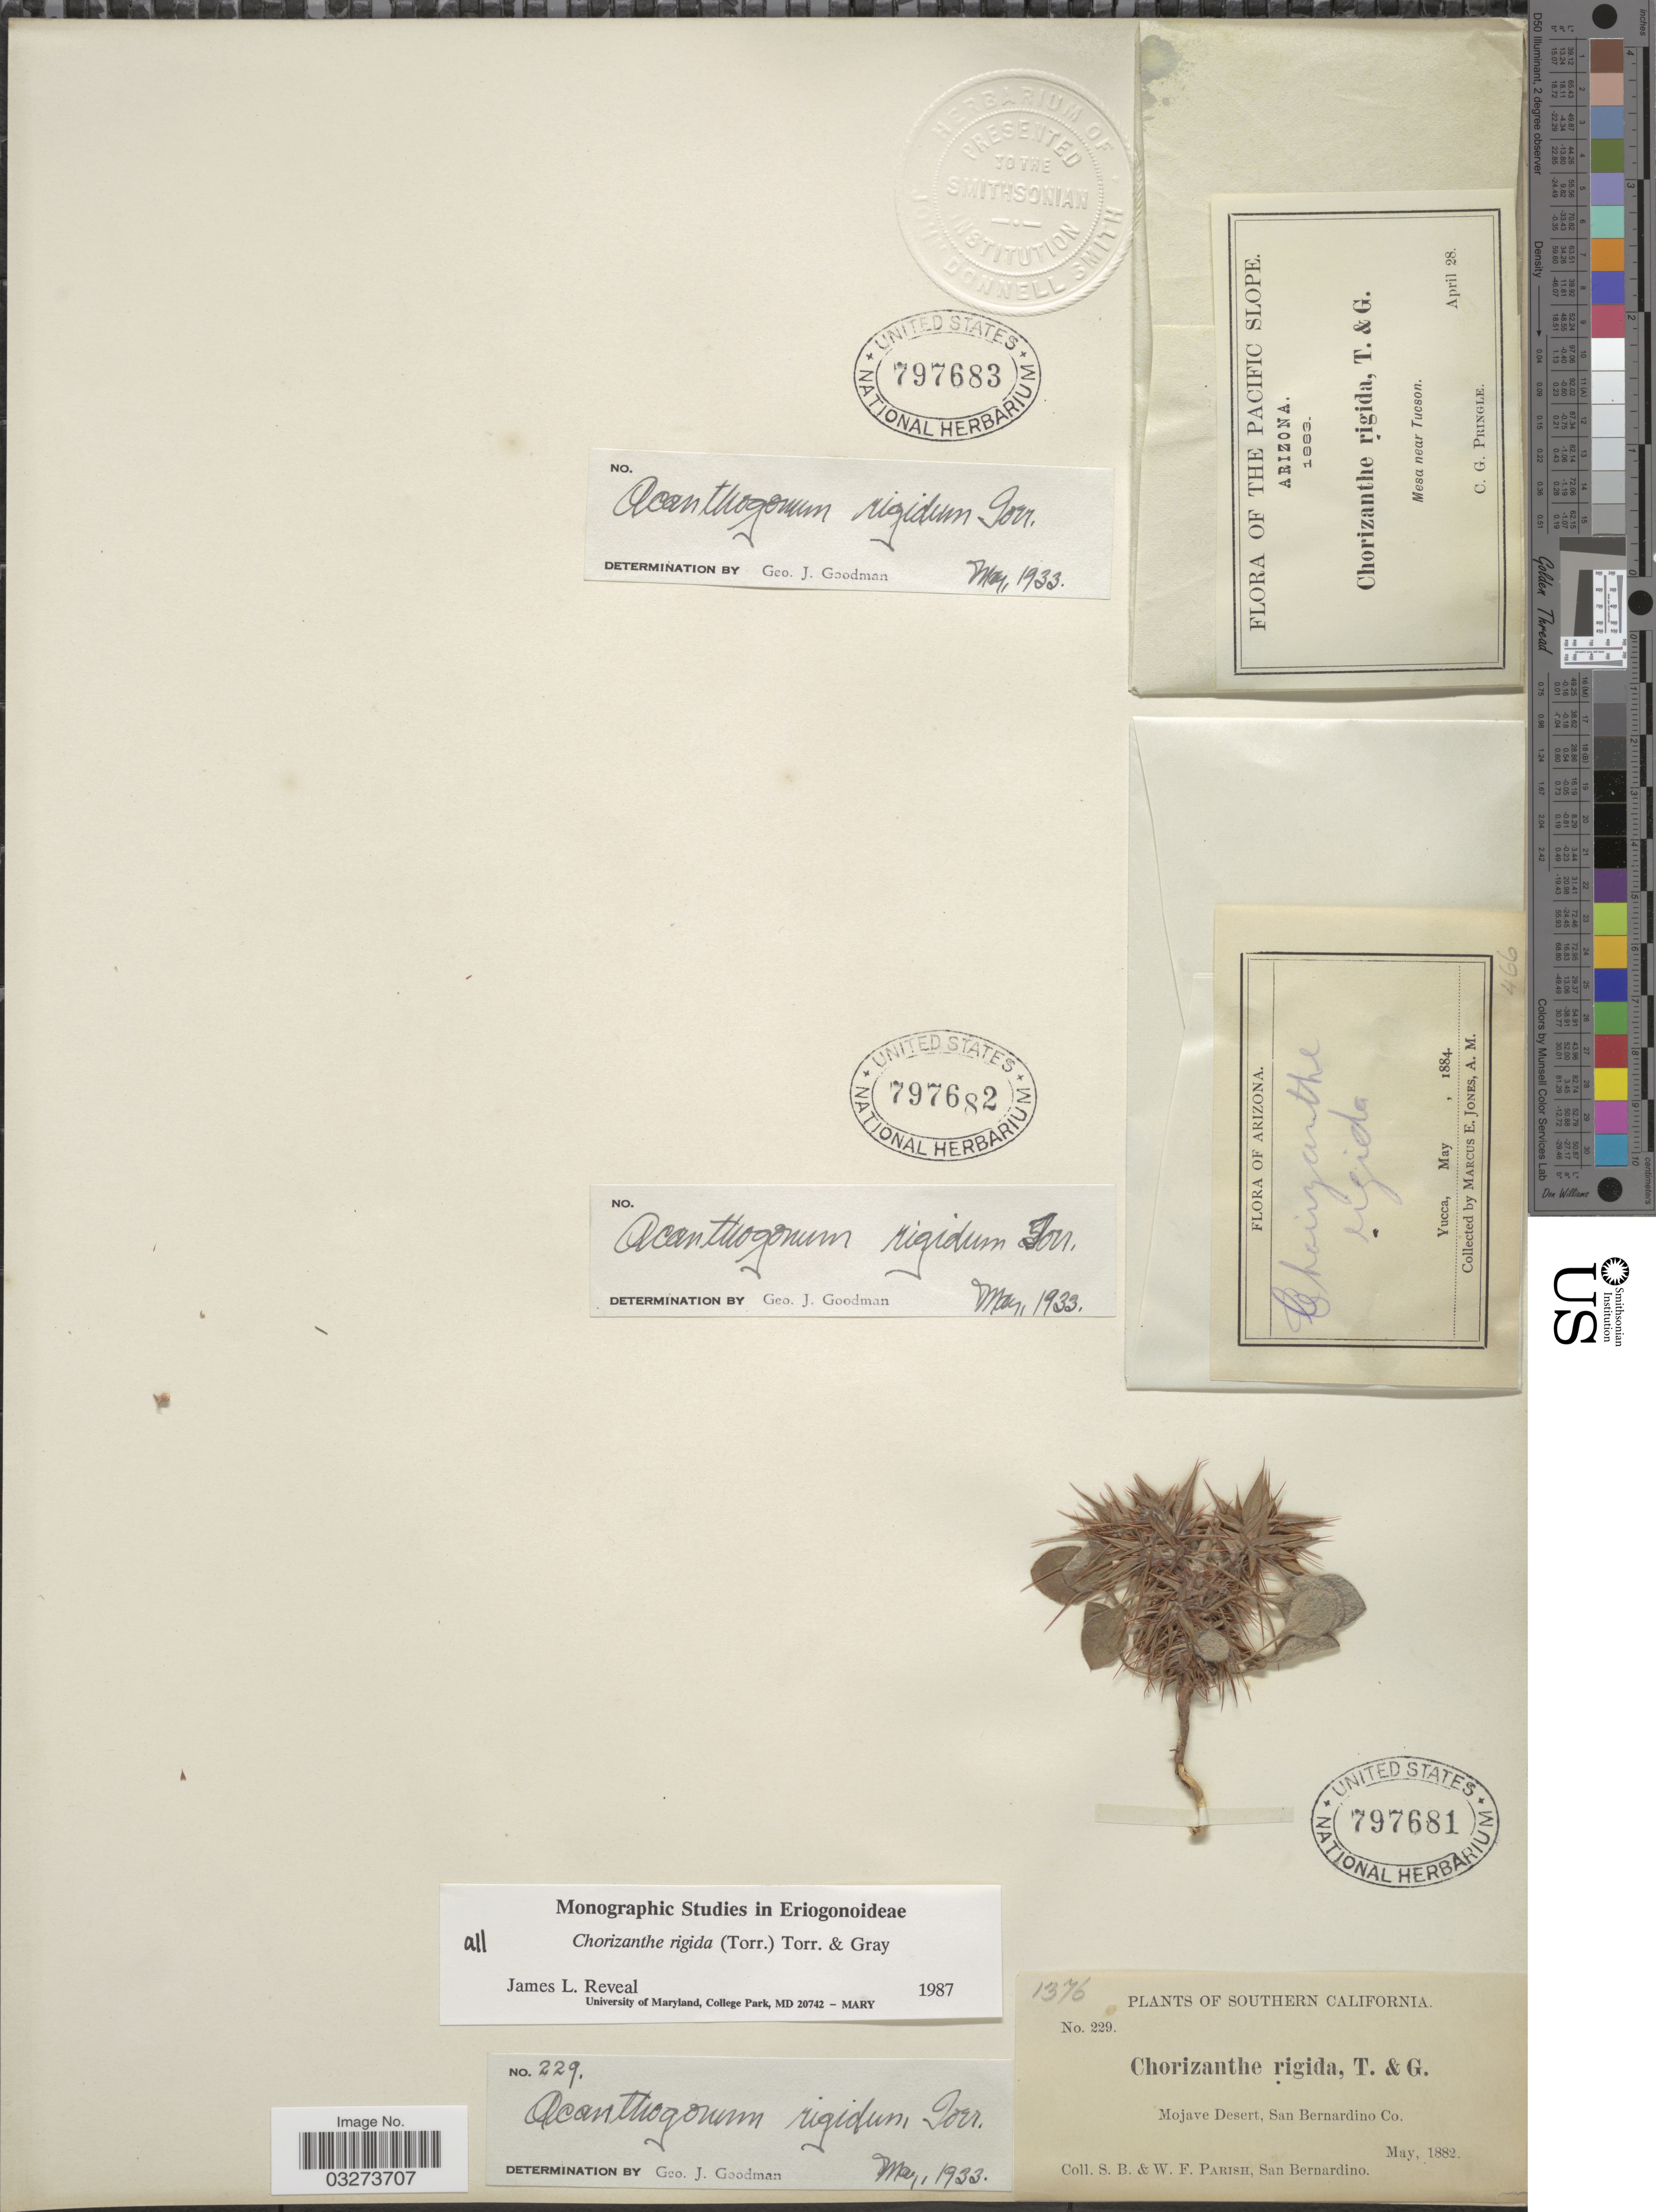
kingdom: Plantae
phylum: Tracheophyta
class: Magnoliopsida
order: Caryophyllales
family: Polygonaceae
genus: Chorizanthe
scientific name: Chorizanthe rigida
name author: (Torr.) Torr. & A. Gray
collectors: S. B. Parish & W. F. Parish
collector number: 229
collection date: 1882-05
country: United States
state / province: California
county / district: San Bernardino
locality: Southern California. Mojave Desert, San Bernardino Co.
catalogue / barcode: US 797681